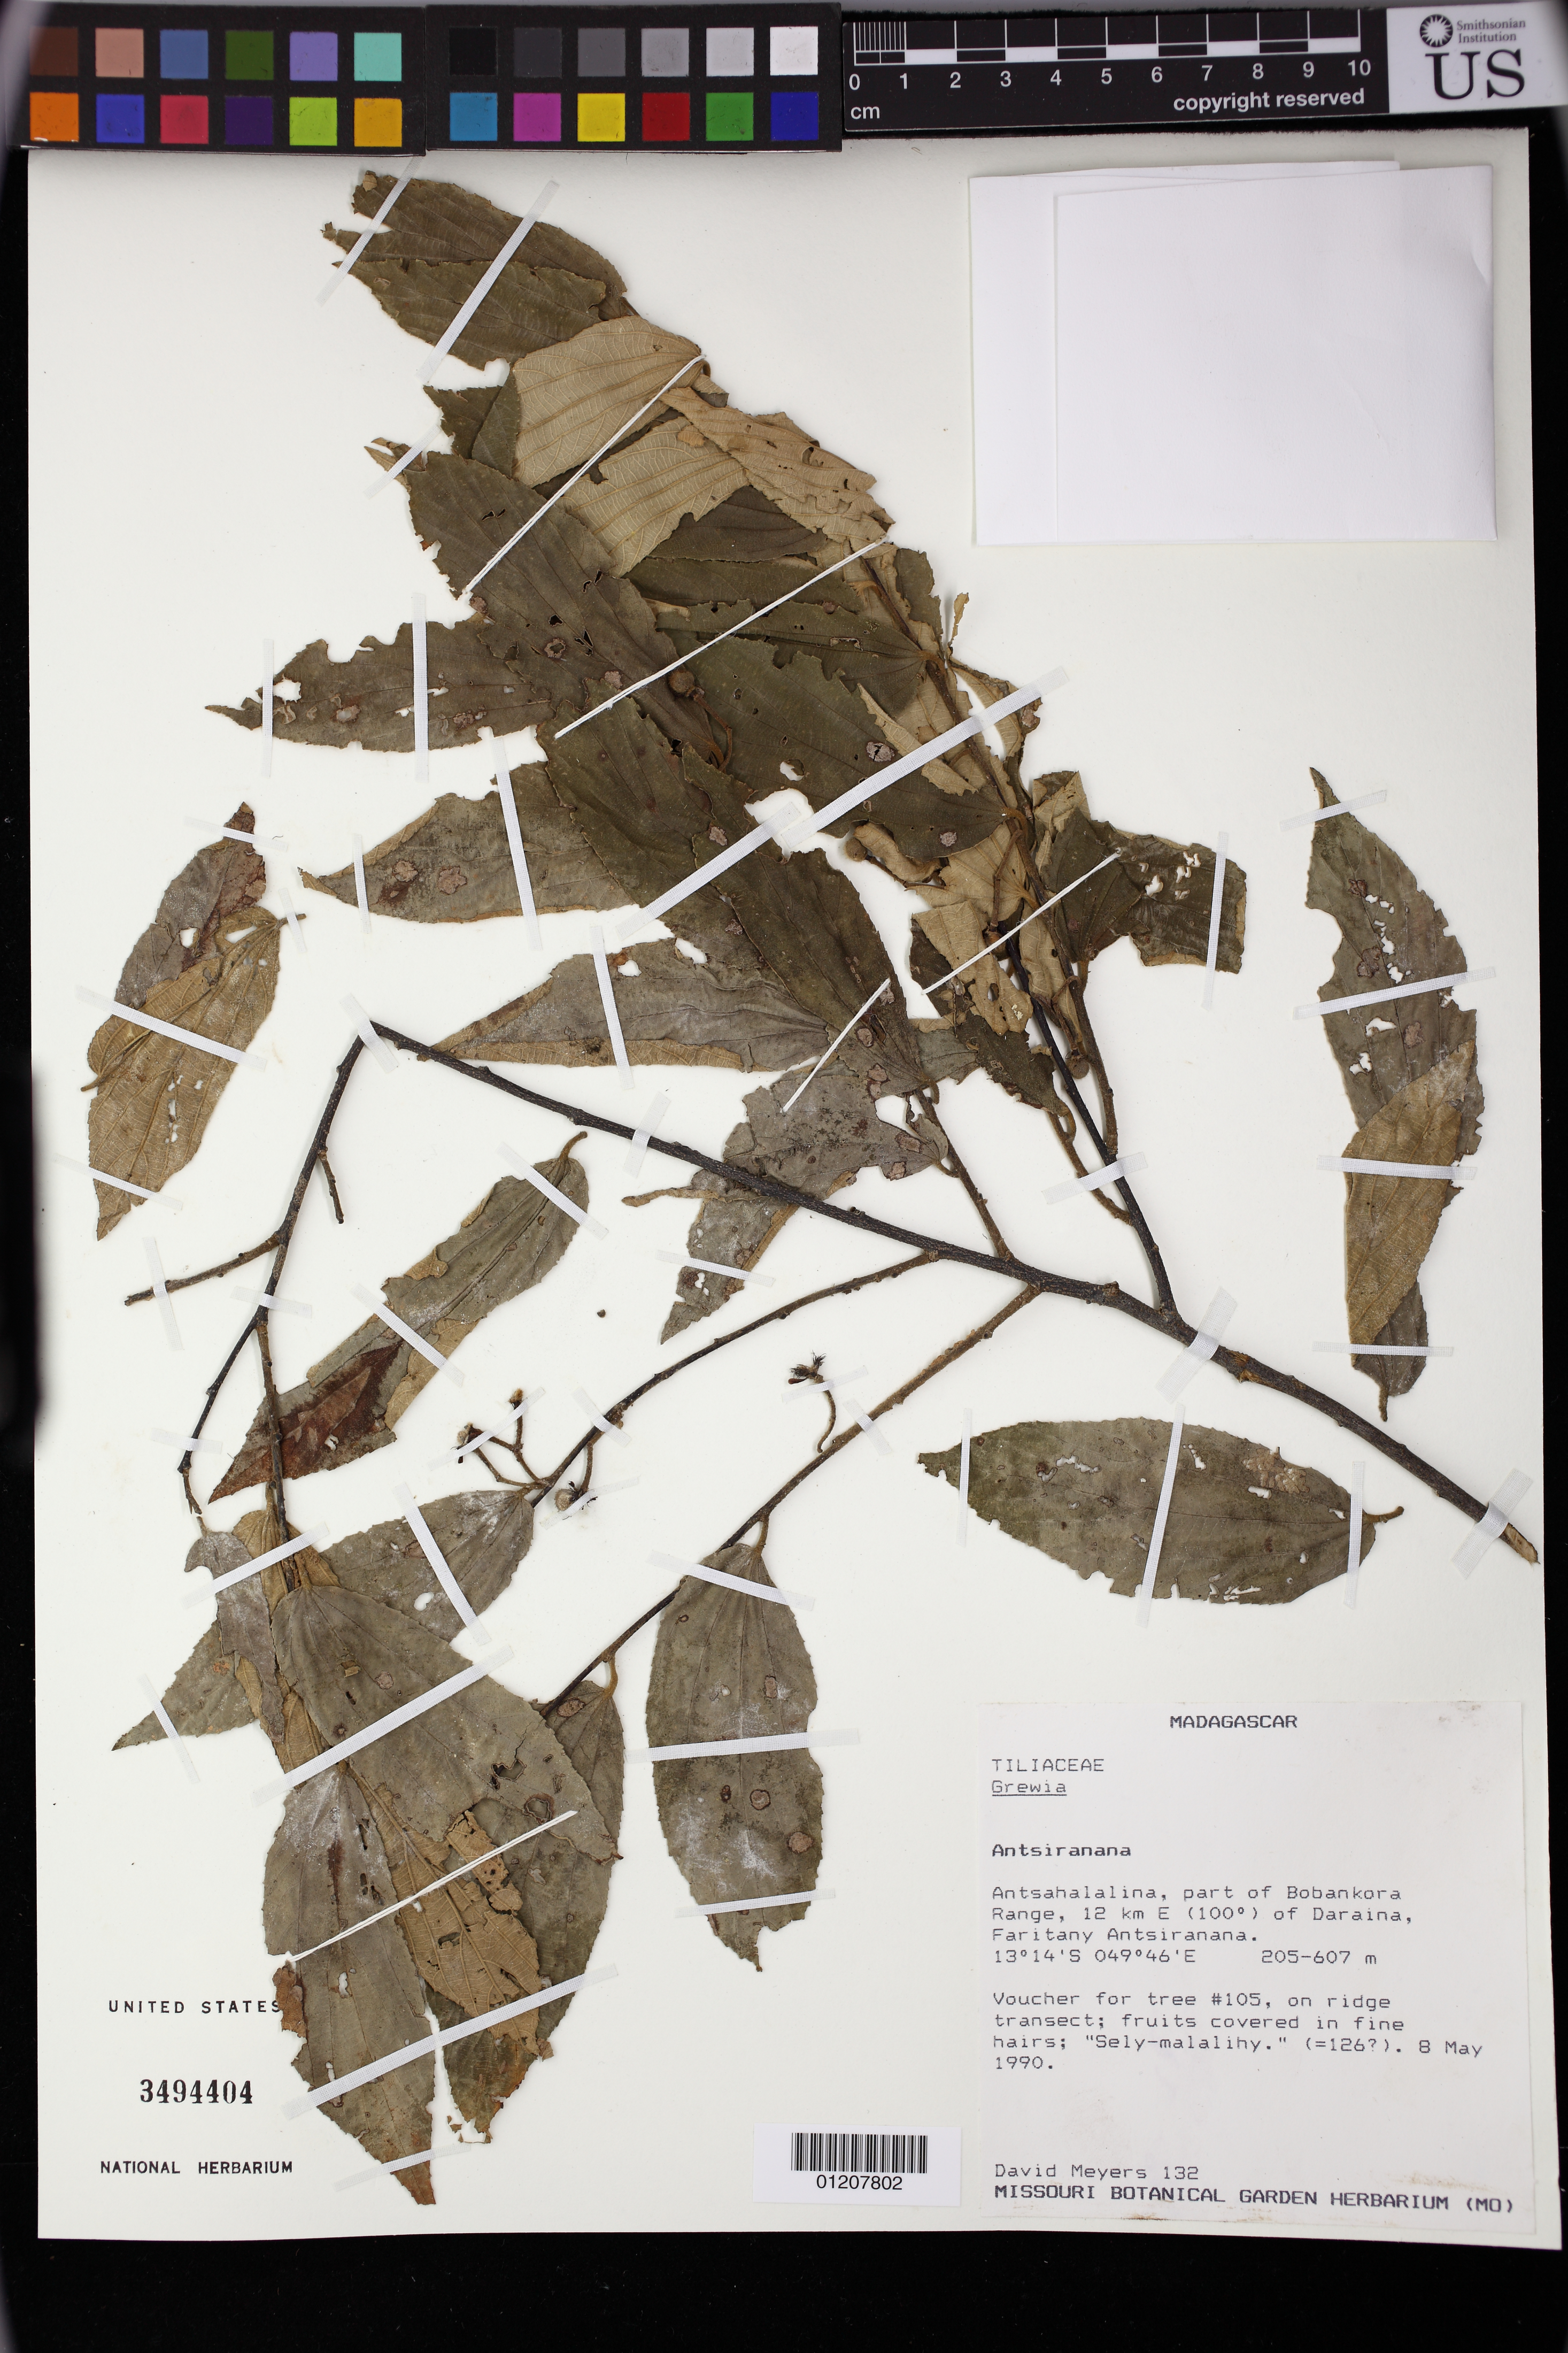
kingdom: Plantae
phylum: Tracheophyta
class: Magnoliopsida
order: Malvales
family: Malvaceae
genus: Grewia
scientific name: Grewia sp.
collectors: D. M. Meyers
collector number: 132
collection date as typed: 05 Aug 1990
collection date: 1990-08-05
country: Madagascar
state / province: Sava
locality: Antsiranana. Antsahalalina, part of Bobankora Range, 12 km E (100°) of Daraina, Faritany Antsiranana.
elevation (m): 205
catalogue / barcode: US 3494404